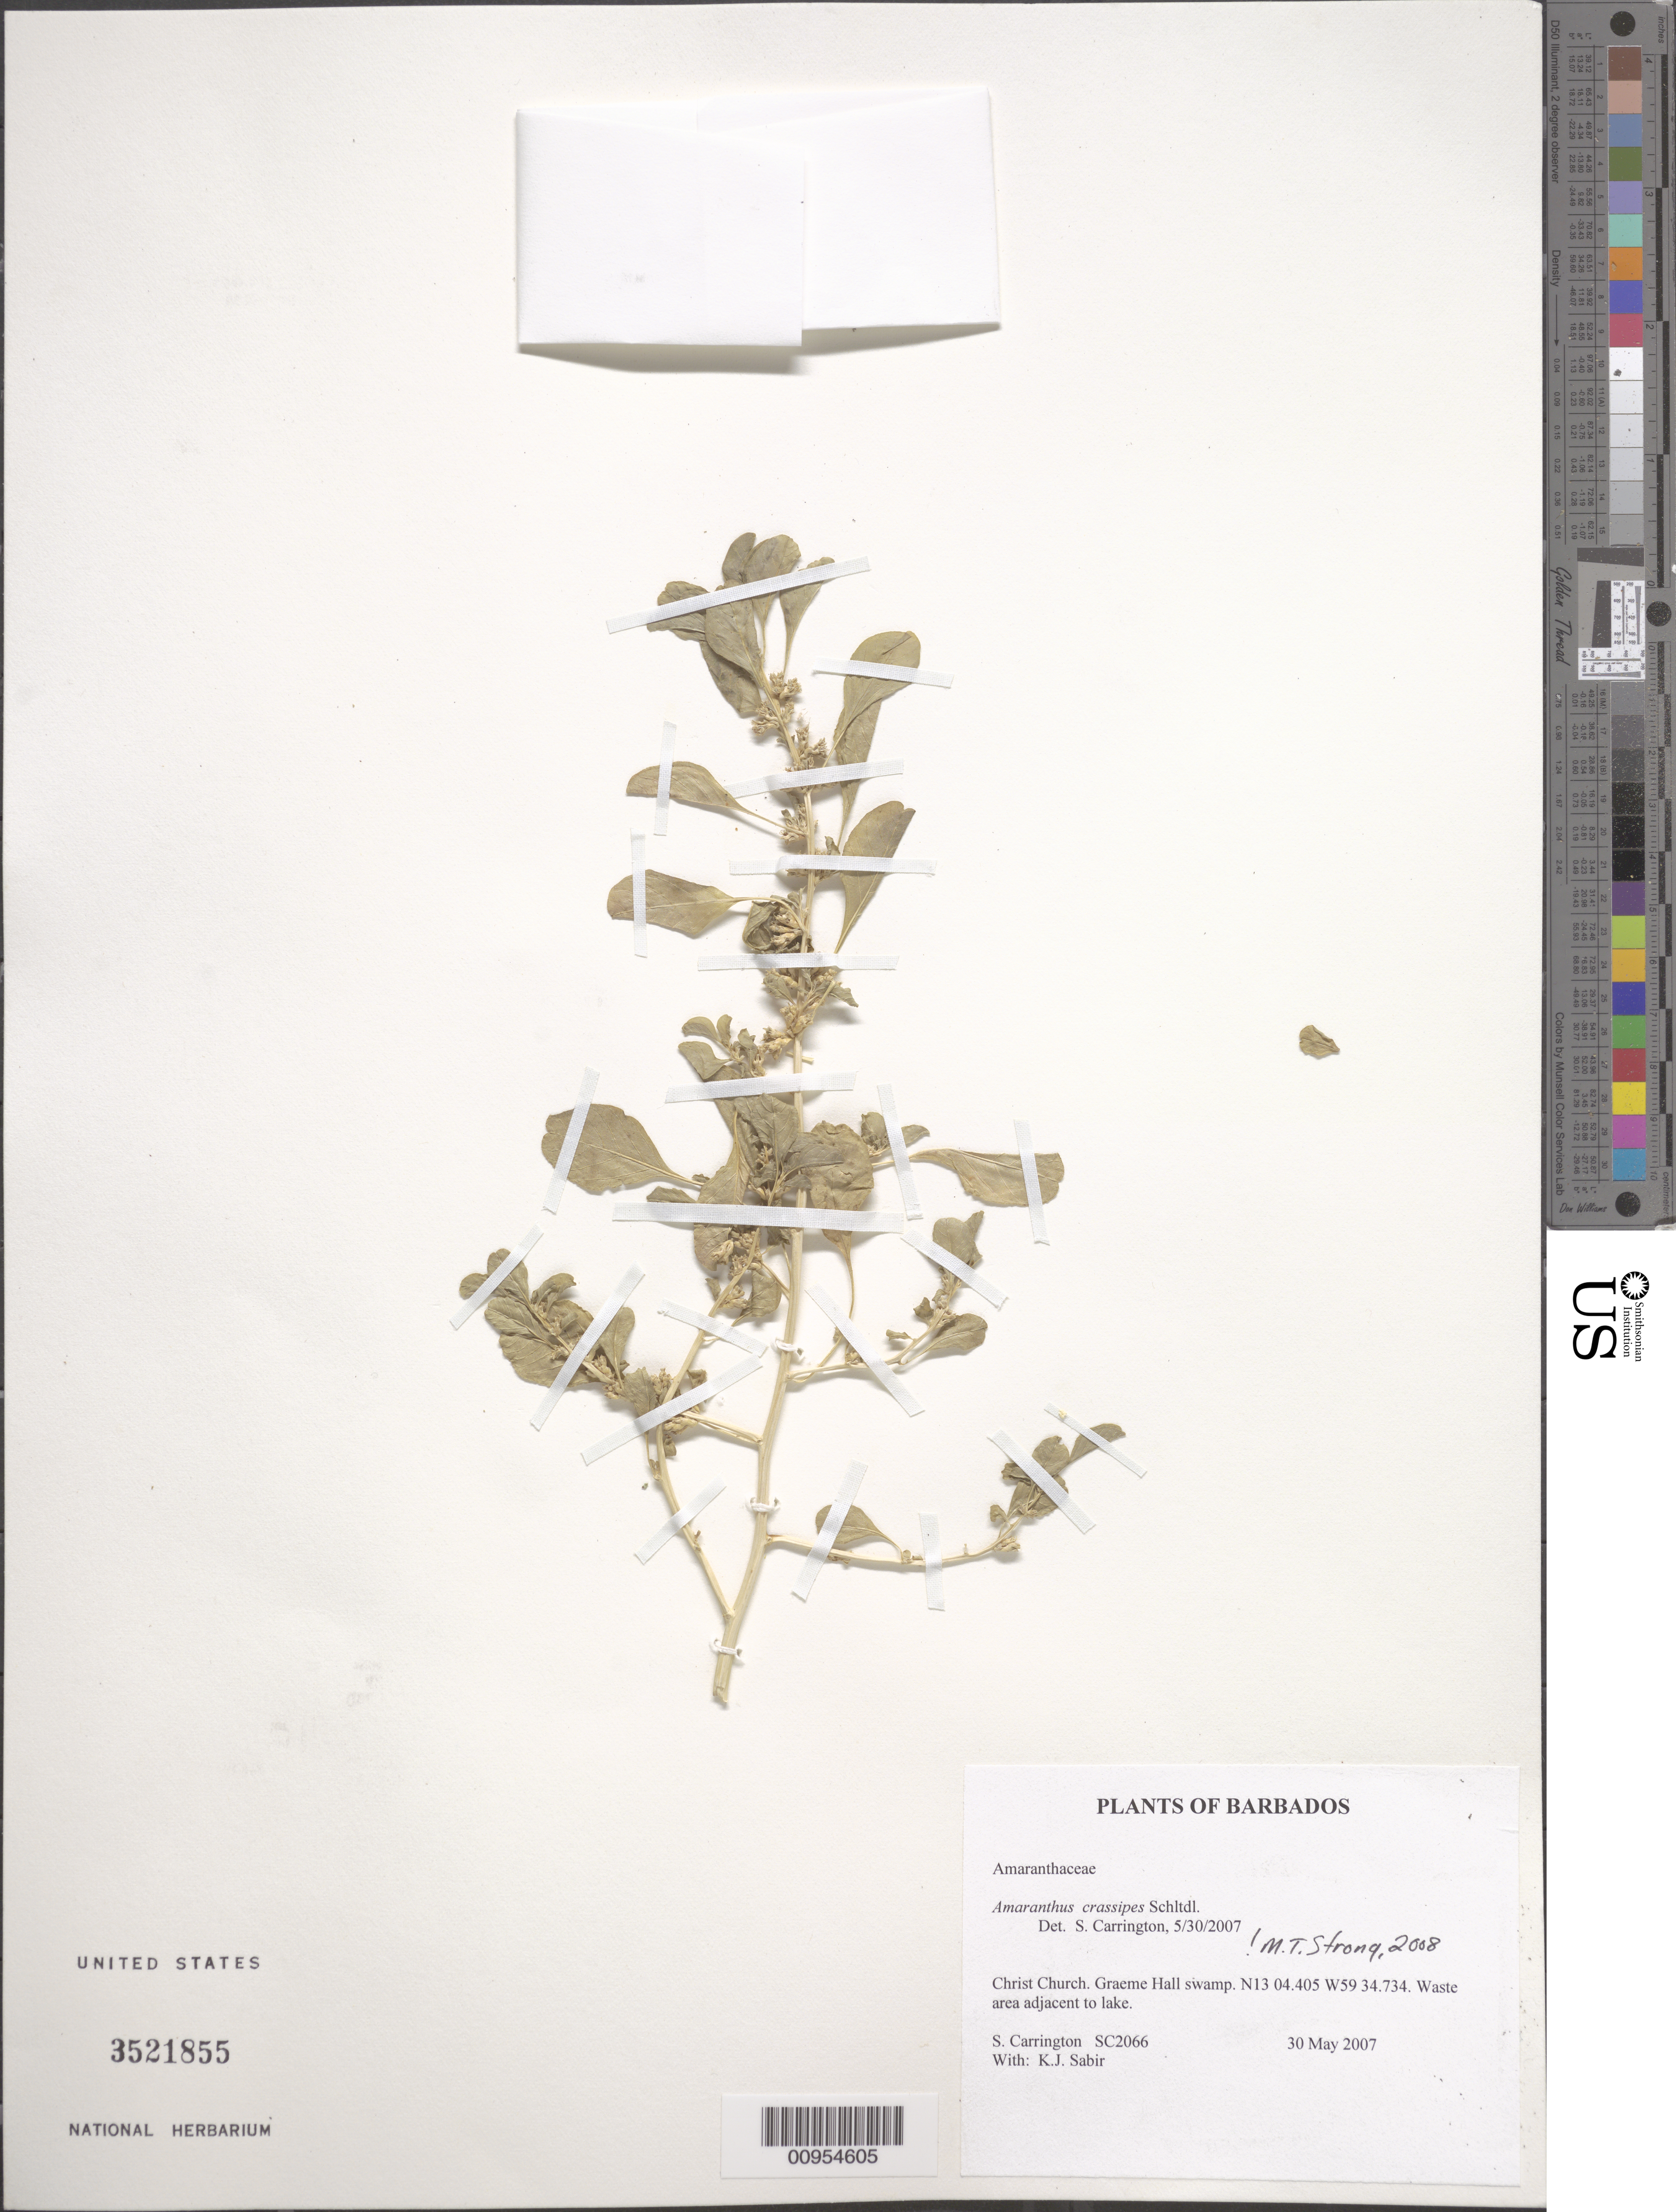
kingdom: Plantae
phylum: Tracheophyta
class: Magnoliopsida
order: Caryophyllales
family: Amaranthaceae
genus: Amaranthus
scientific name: Amaranthus crassipes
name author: Schltdl.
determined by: Strong, M. T., (US), Smithsonian Institution - National Museum of Natural History (UNITED STATES)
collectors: C. M. S. Carrington & K. Sabir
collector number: SC 2066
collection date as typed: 30 May 2007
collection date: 2007-05-30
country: Barbados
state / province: Christ Church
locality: Graeme Hall swamp.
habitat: Waste area adjacent to lake.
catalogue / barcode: US 3521855